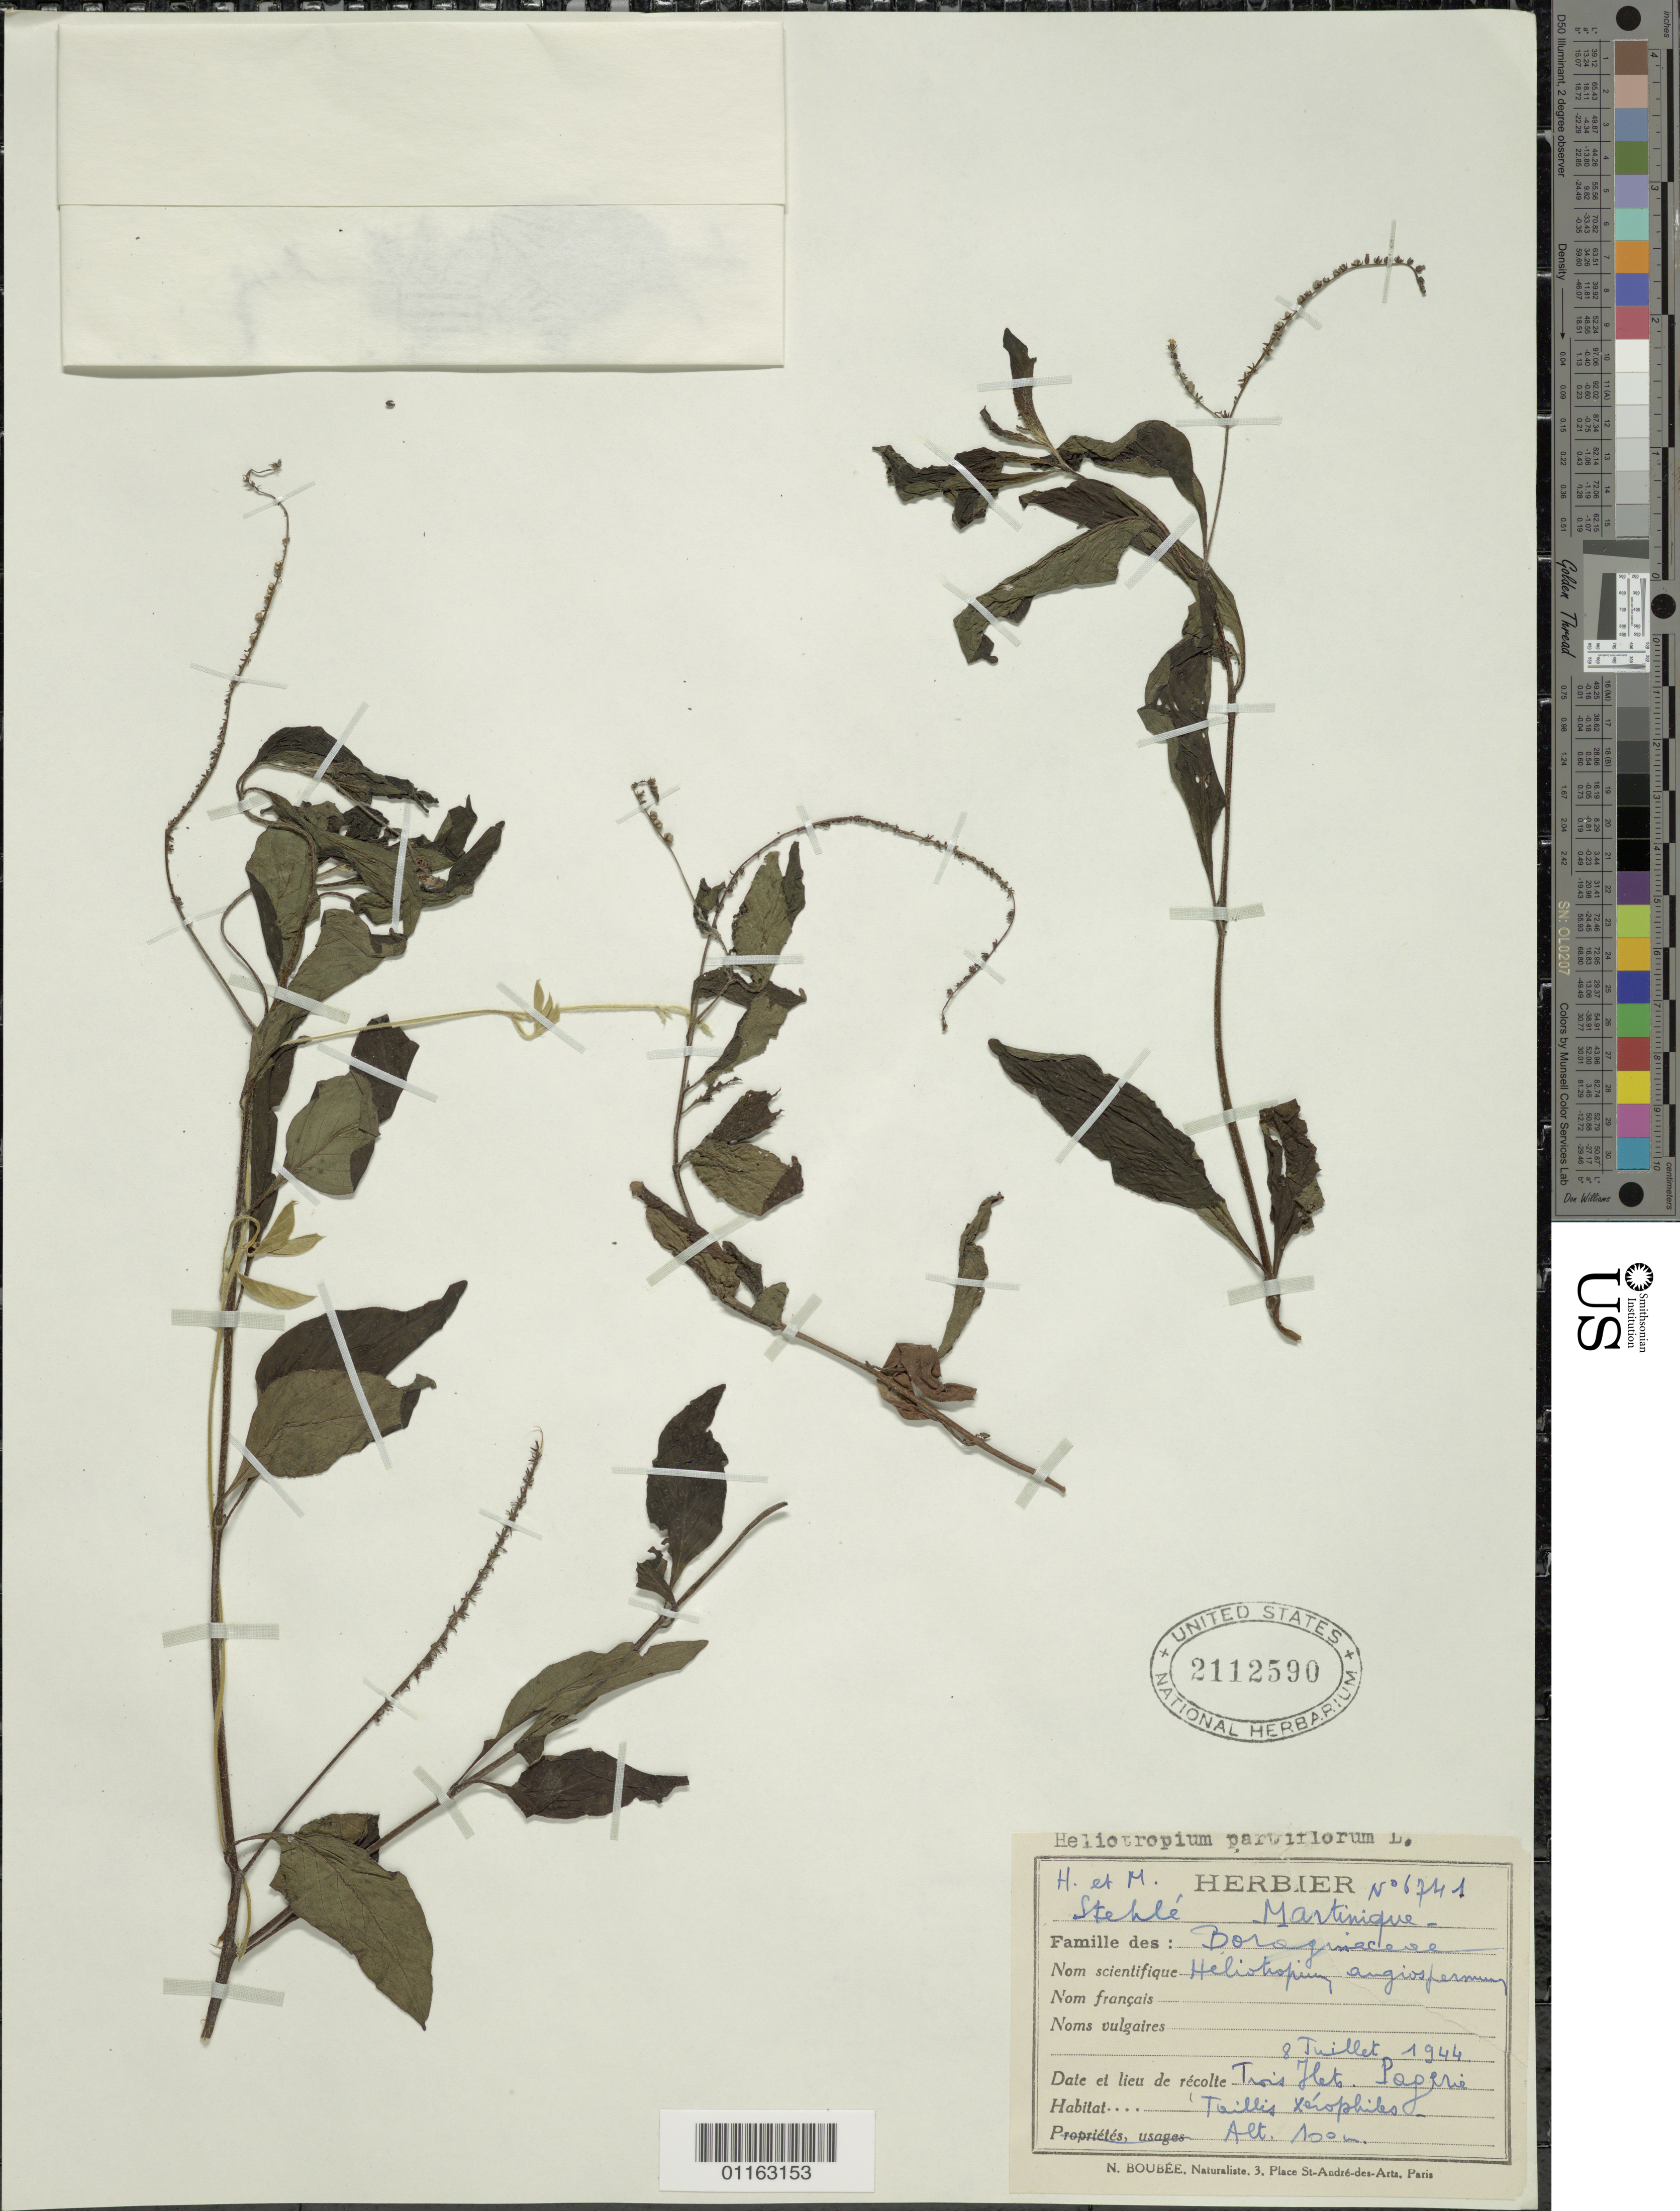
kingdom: Plantae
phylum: Tracheophyta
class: Magnoliopsida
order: Boraginales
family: Heliotropiaceae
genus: Heliotropium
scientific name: Heliotropium angiospermum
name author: Murray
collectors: H. Stehlé & M. Stehlé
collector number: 6741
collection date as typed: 08 Jul 1944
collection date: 1944-07-08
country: Martinique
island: Martinique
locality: Trois Ilets Paperie; Tallis xerophiles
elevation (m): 100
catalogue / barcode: US 2112590